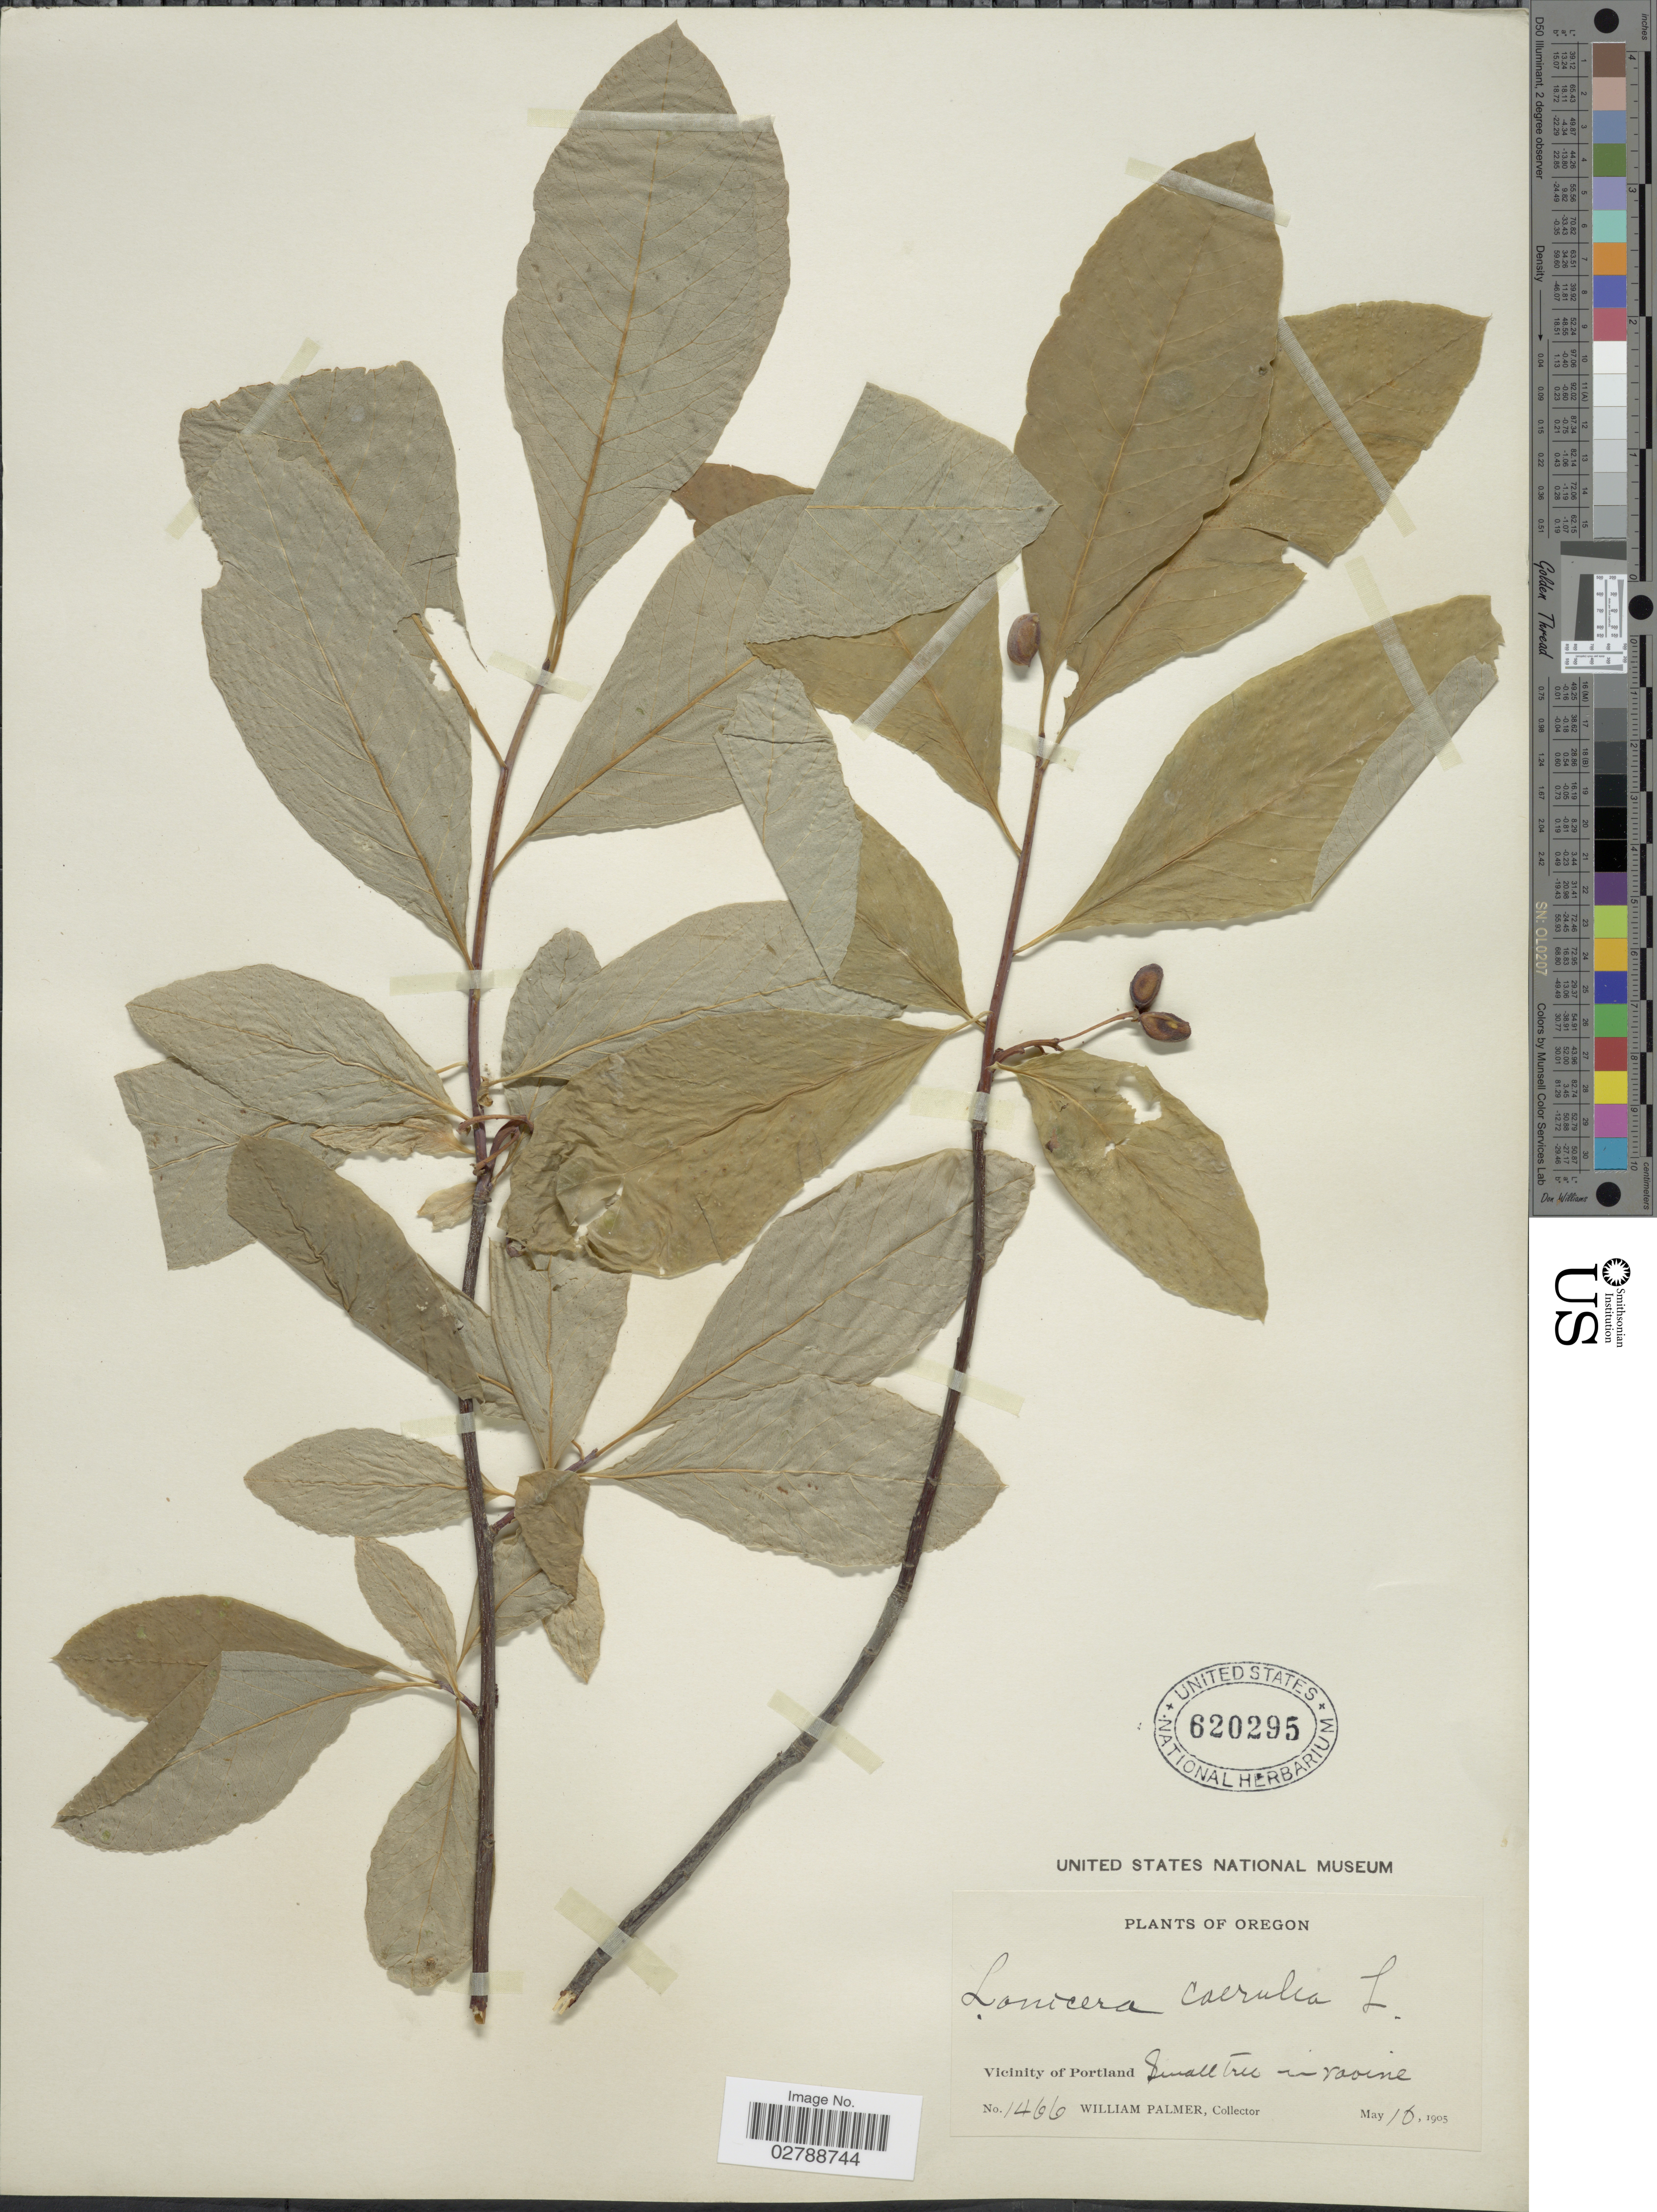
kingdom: Plantae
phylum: Tracheophyta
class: Magnoliopsida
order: Dipsacales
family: Caprifoliaceae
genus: Lonicera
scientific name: Lonicera caerulea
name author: L.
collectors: W. Palmer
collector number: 1466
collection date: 1905-05-16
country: United States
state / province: Oregon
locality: Vicinity of Portland.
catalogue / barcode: US 620295